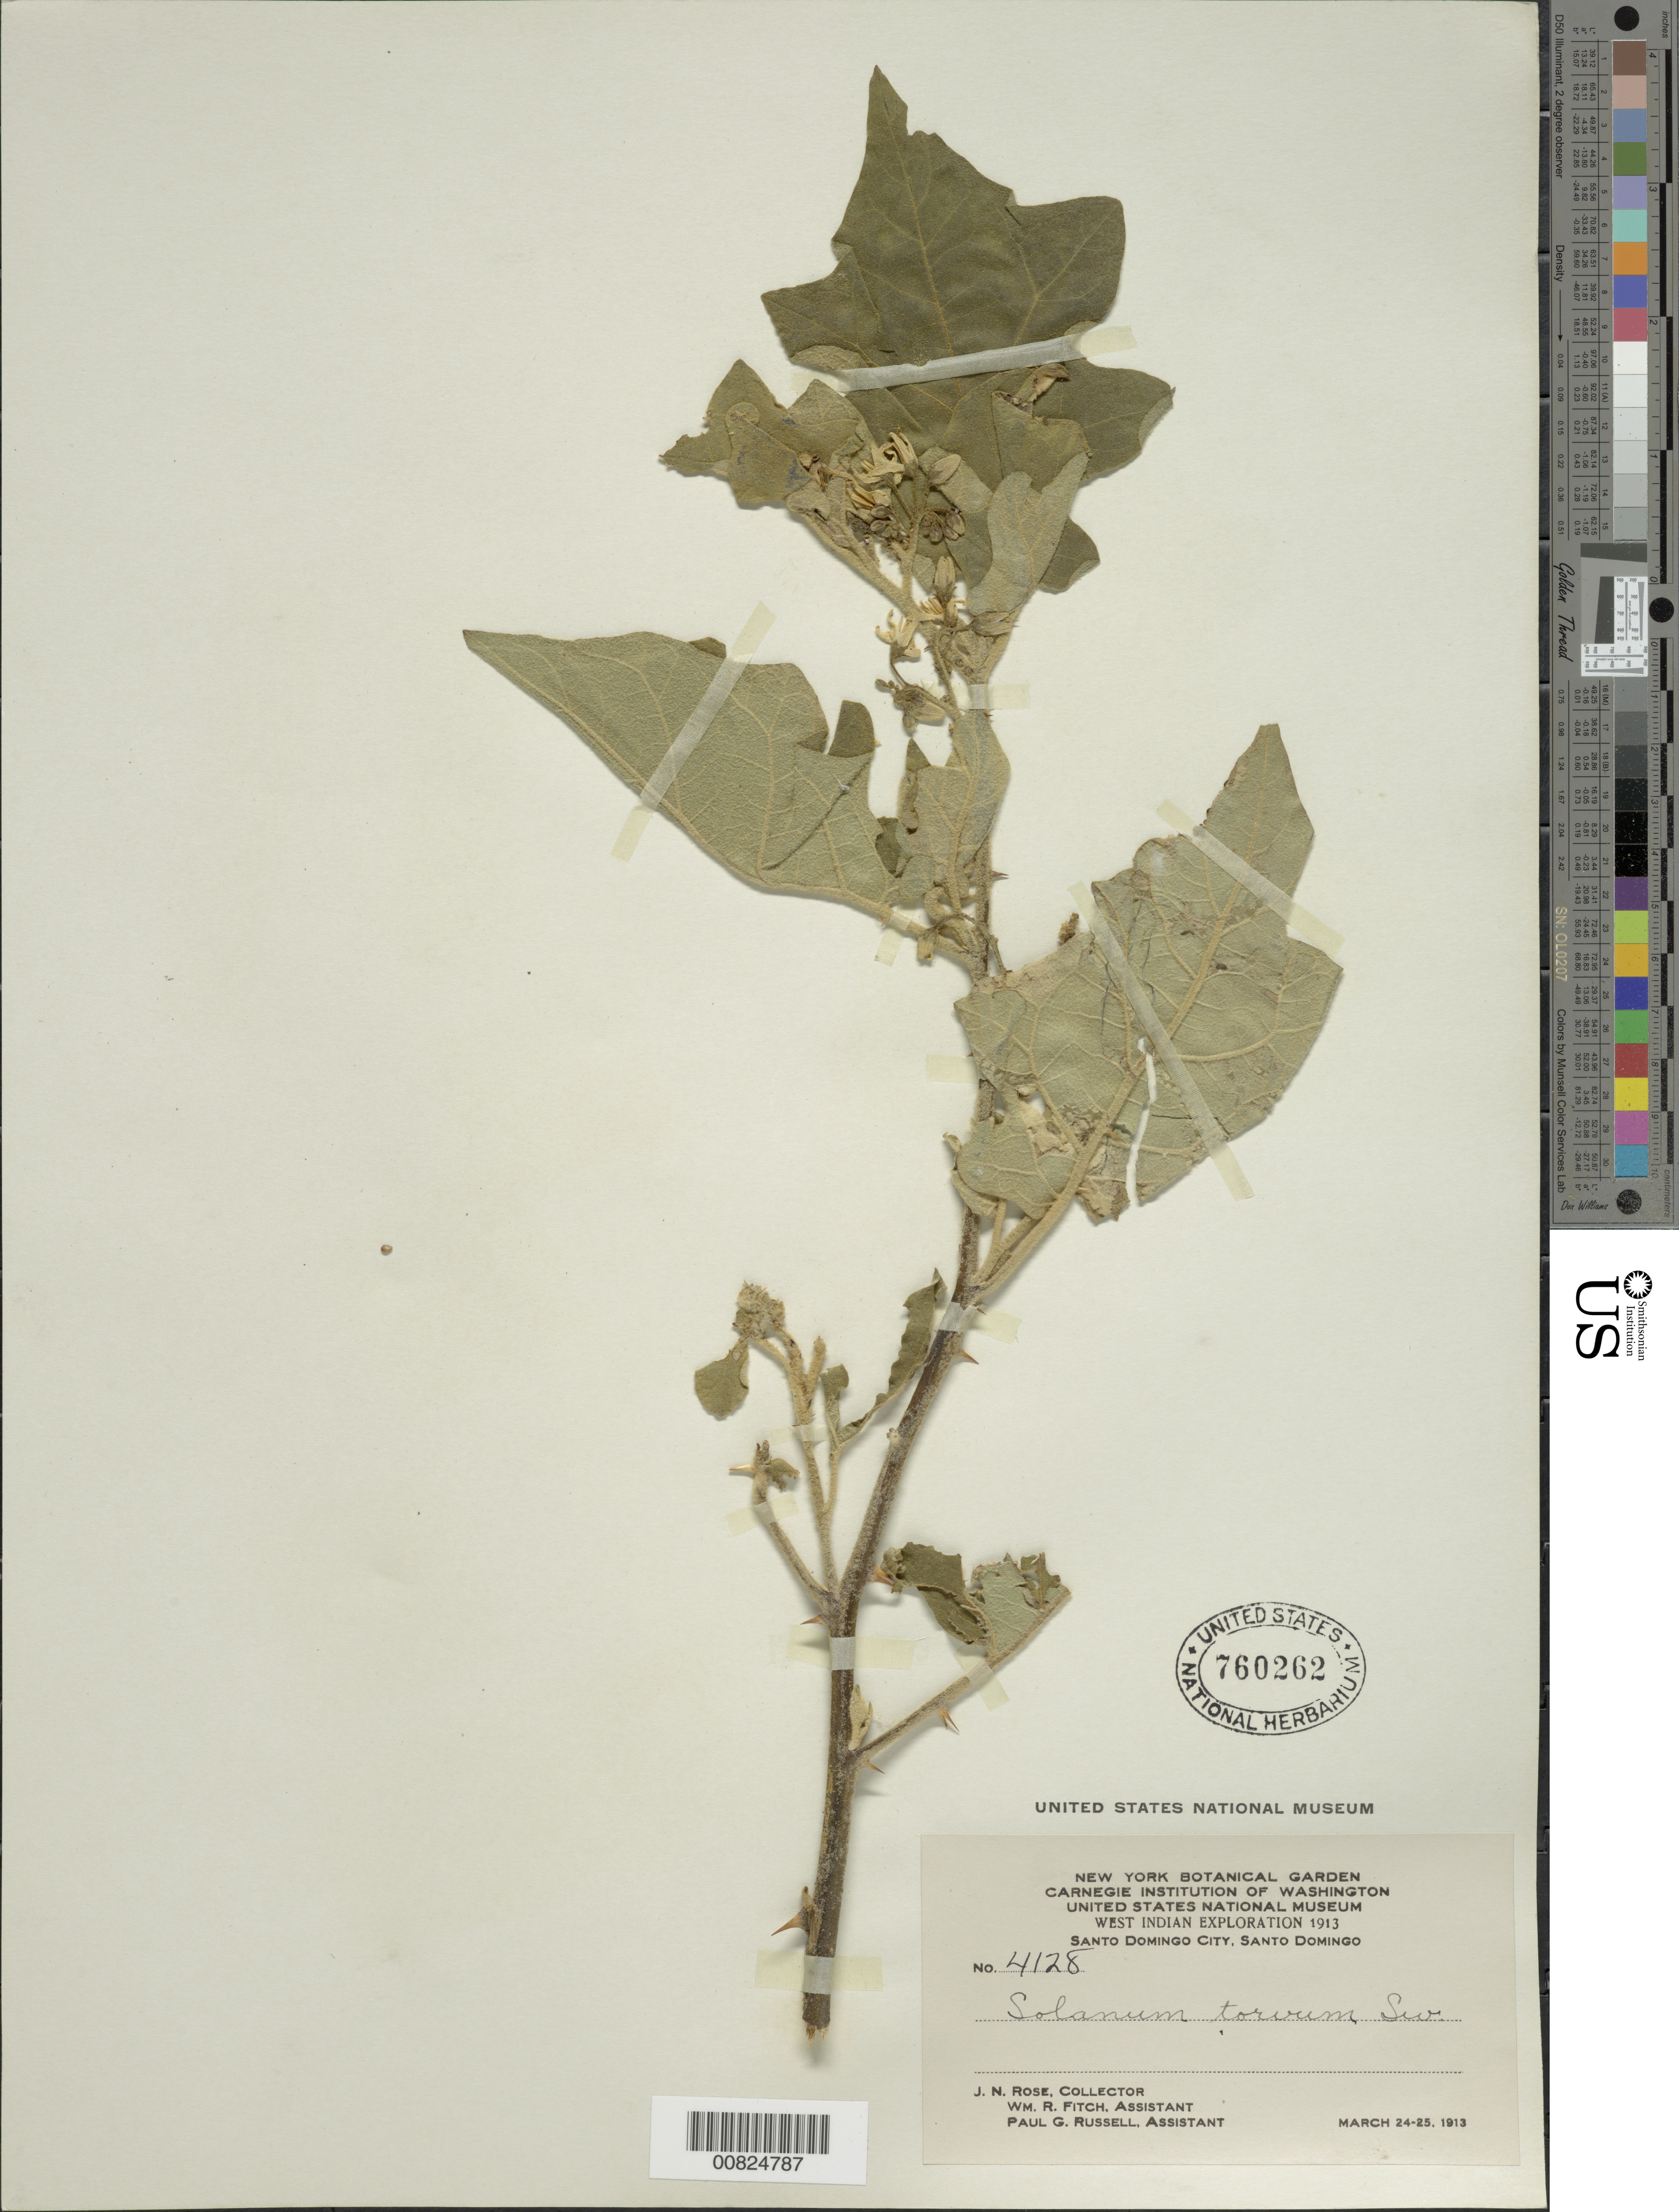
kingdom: Plantae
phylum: Tracheophyta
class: Magnoliopsida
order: Solanales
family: Solanaceae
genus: Solanum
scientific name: Solanum torvum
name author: Sw.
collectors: J. N. Rose, W. R. Fitch & P. G. Russell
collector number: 4128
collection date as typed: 24 Mar 1913 to 25 Mar 1913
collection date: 1913-03-24/1913-03-25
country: Dominican Republic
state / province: Distrito Nacional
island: Hispaniola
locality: Santo Domingo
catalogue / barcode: US 760262